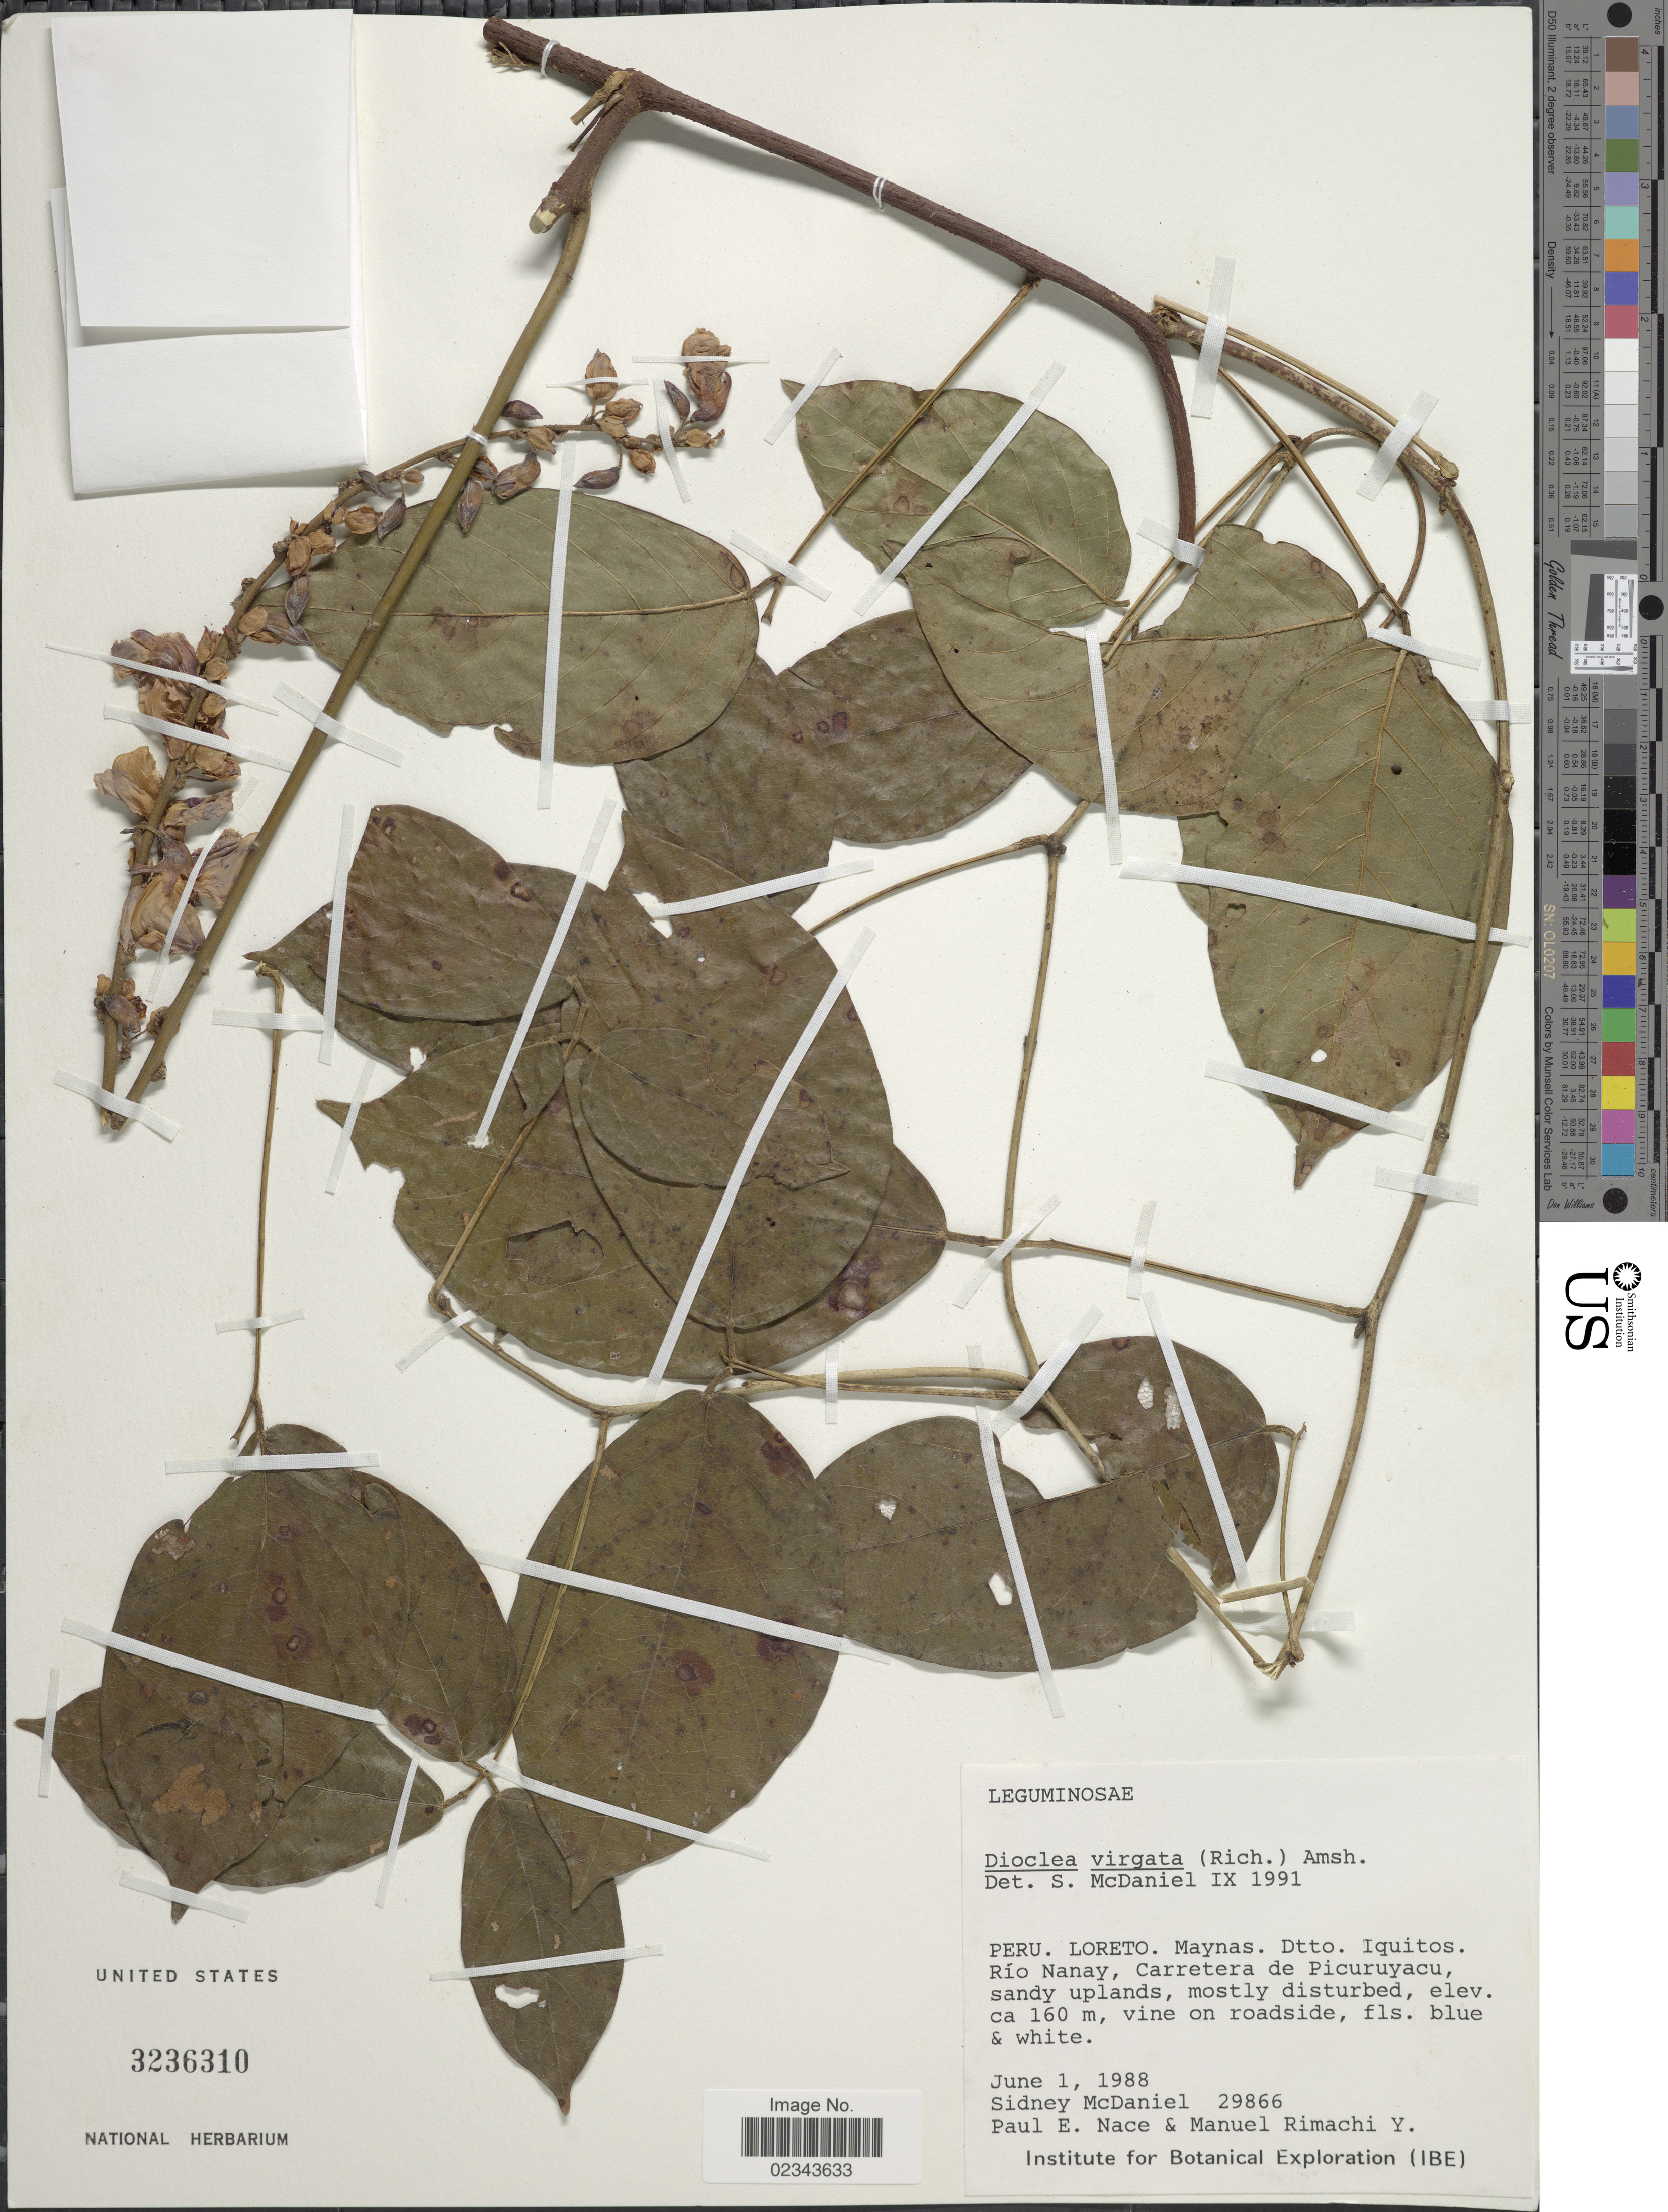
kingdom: Plantae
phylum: Tracheophyta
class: Magnoliopsida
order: Fabales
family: Fabaceae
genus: Dioclea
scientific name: Dioclea virgata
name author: (Rich.) Amshoff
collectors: S. McDaniel, P. Nace & M. Rimachi Y.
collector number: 29866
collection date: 1988-06-01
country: Peru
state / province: Loreto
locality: Maynas, Dtto. Iquitos, Rio Nanay, Carretera de Picuruyacu, sandy uplands, mostly disturbed, vine on roadside.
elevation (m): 160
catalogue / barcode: US 3236310